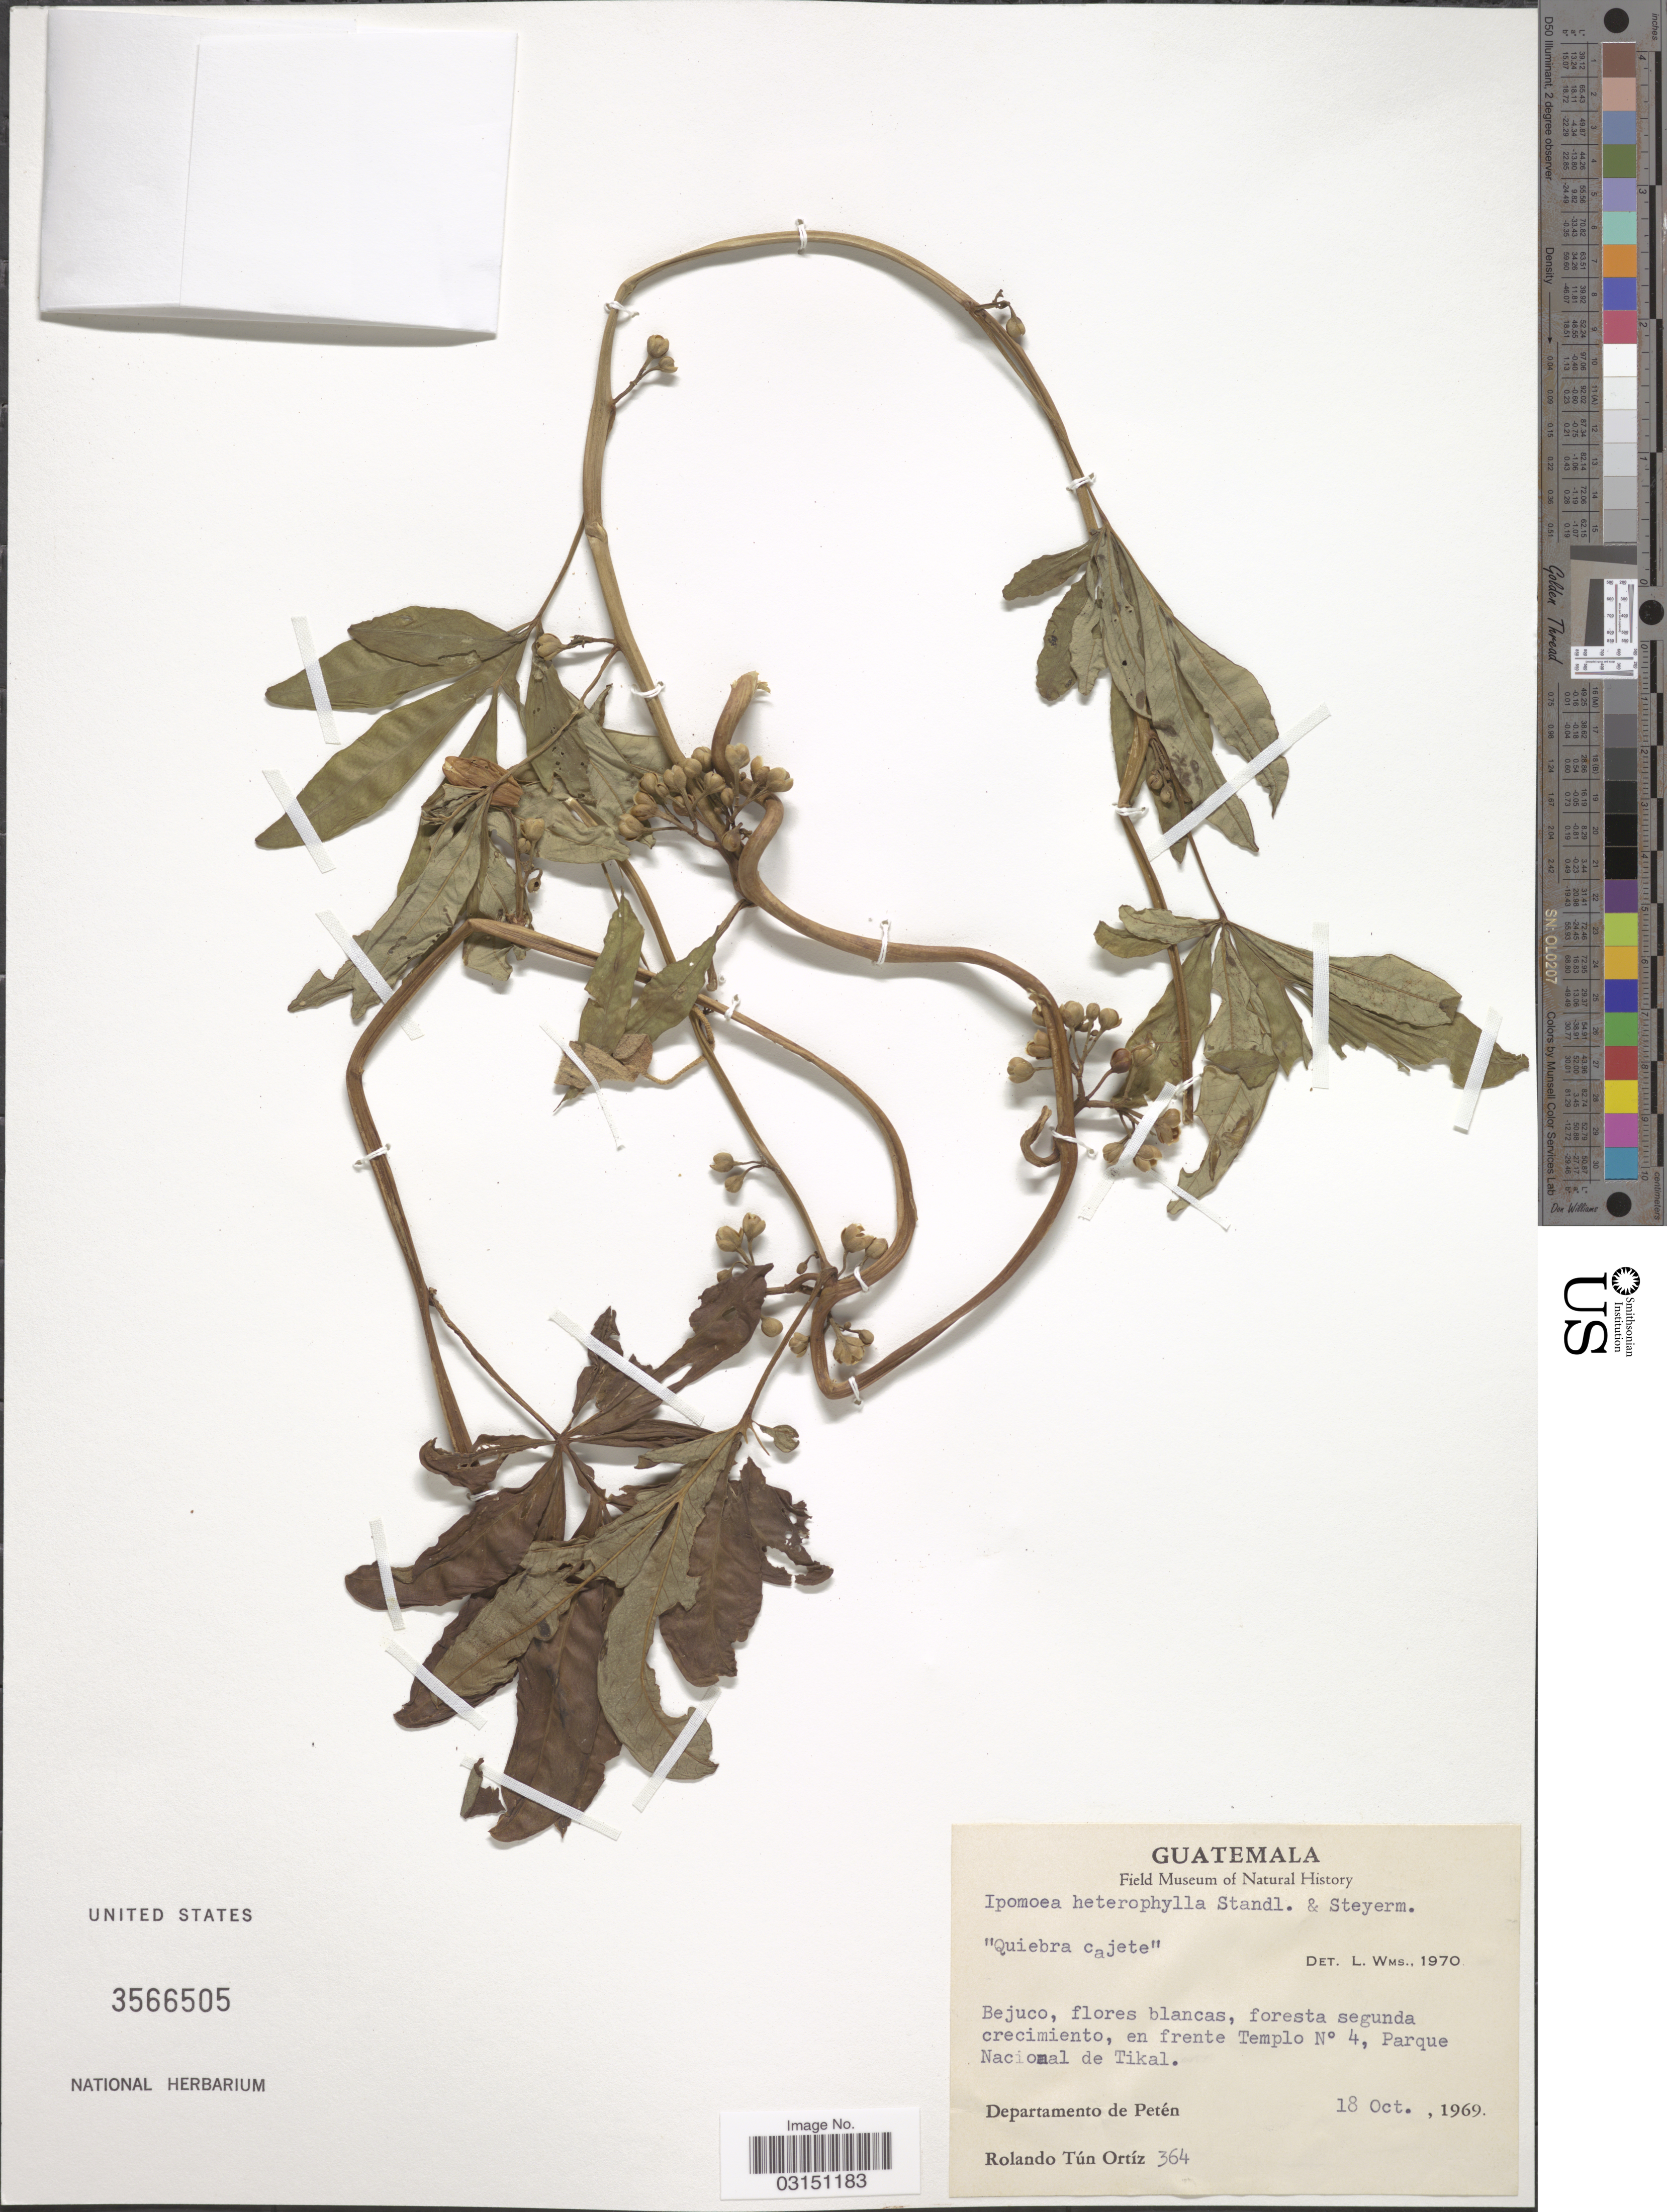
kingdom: Plantae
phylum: Tracheophyta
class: Magnoliopsida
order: Solanales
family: Convolvulaceae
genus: Ipomoea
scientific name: Ipomoea pubescens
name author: Lam.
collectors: R. T. Ortíz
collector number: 364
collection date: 1969-10-18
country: Guatemala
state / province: El Petén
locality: En frente Templo N° 4, Parque Nacional de Tikal. Departamento de Petén.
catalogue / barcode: US 3566505